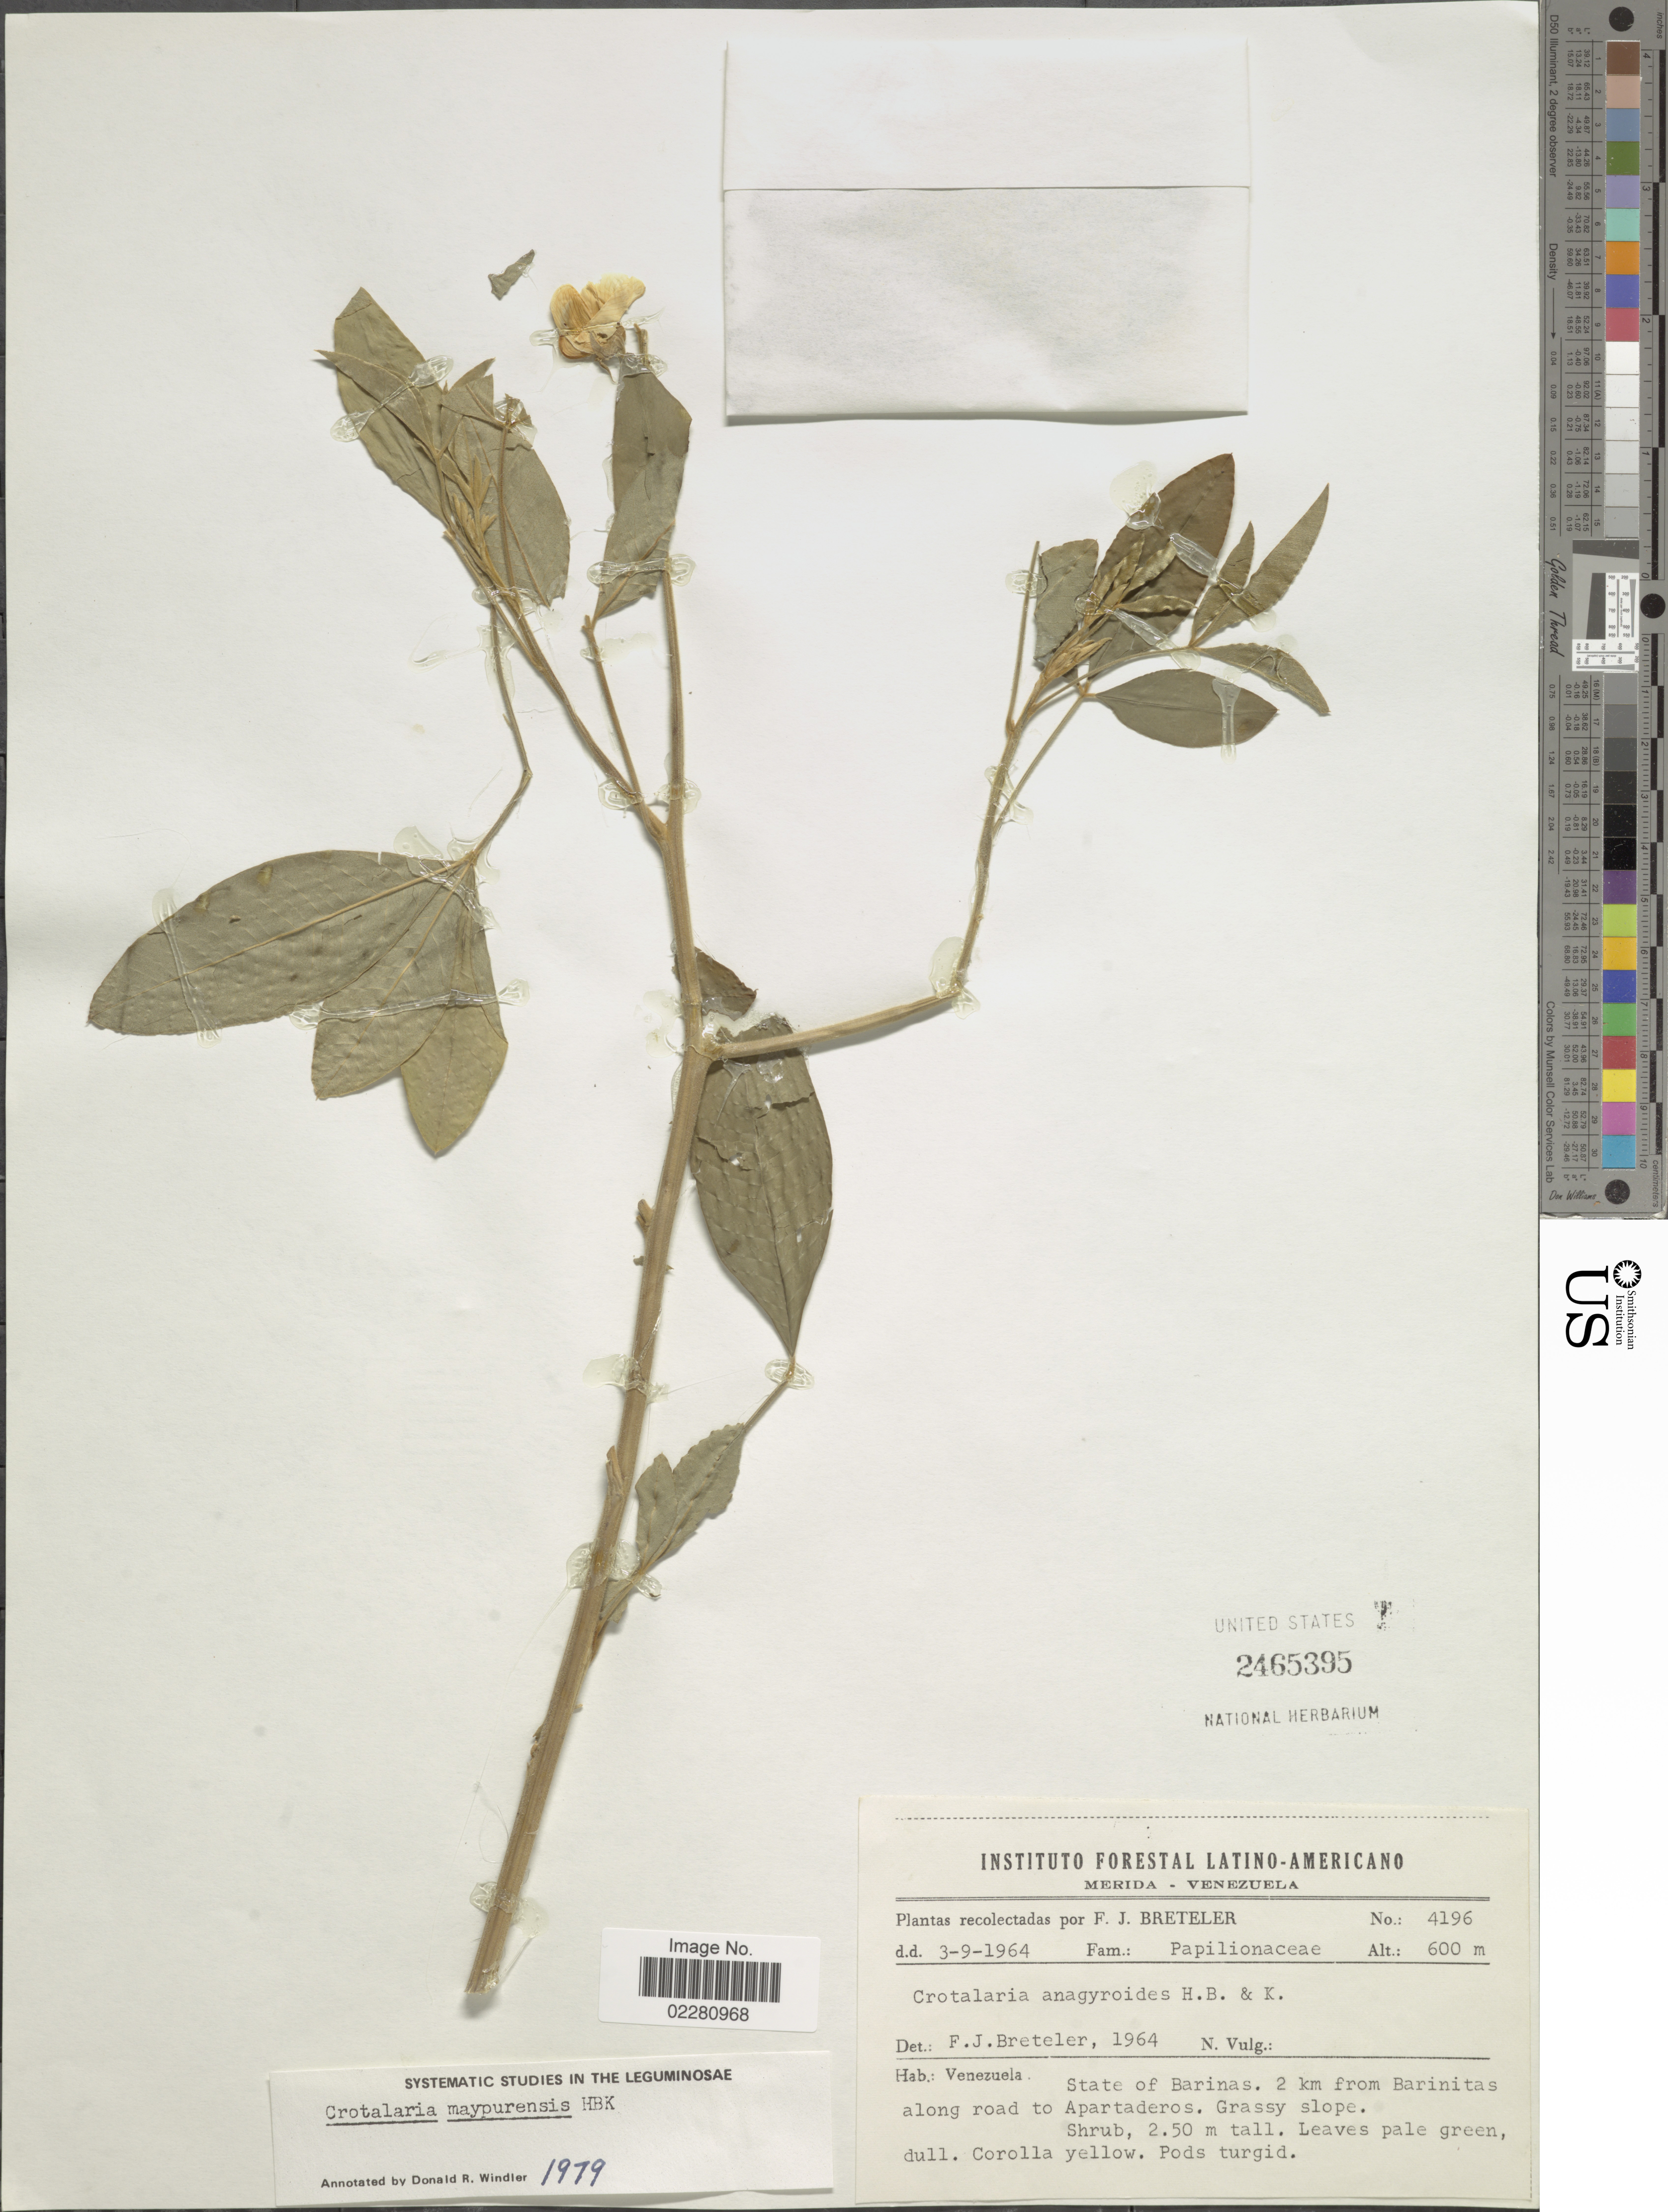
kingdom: Plantae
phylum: Tracheophyta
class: Magnoliopsida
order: Fabales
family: Fabaceae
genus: Crotalaria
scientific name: Crotalaria maypurensis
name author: Kunth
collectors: F. J. Breteler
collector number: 4196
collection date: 1964-09-03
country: Venezuela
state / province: Barinas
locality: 2 km from Barinitas along road to Apartaderos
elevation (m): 600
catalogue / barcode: US 2465395